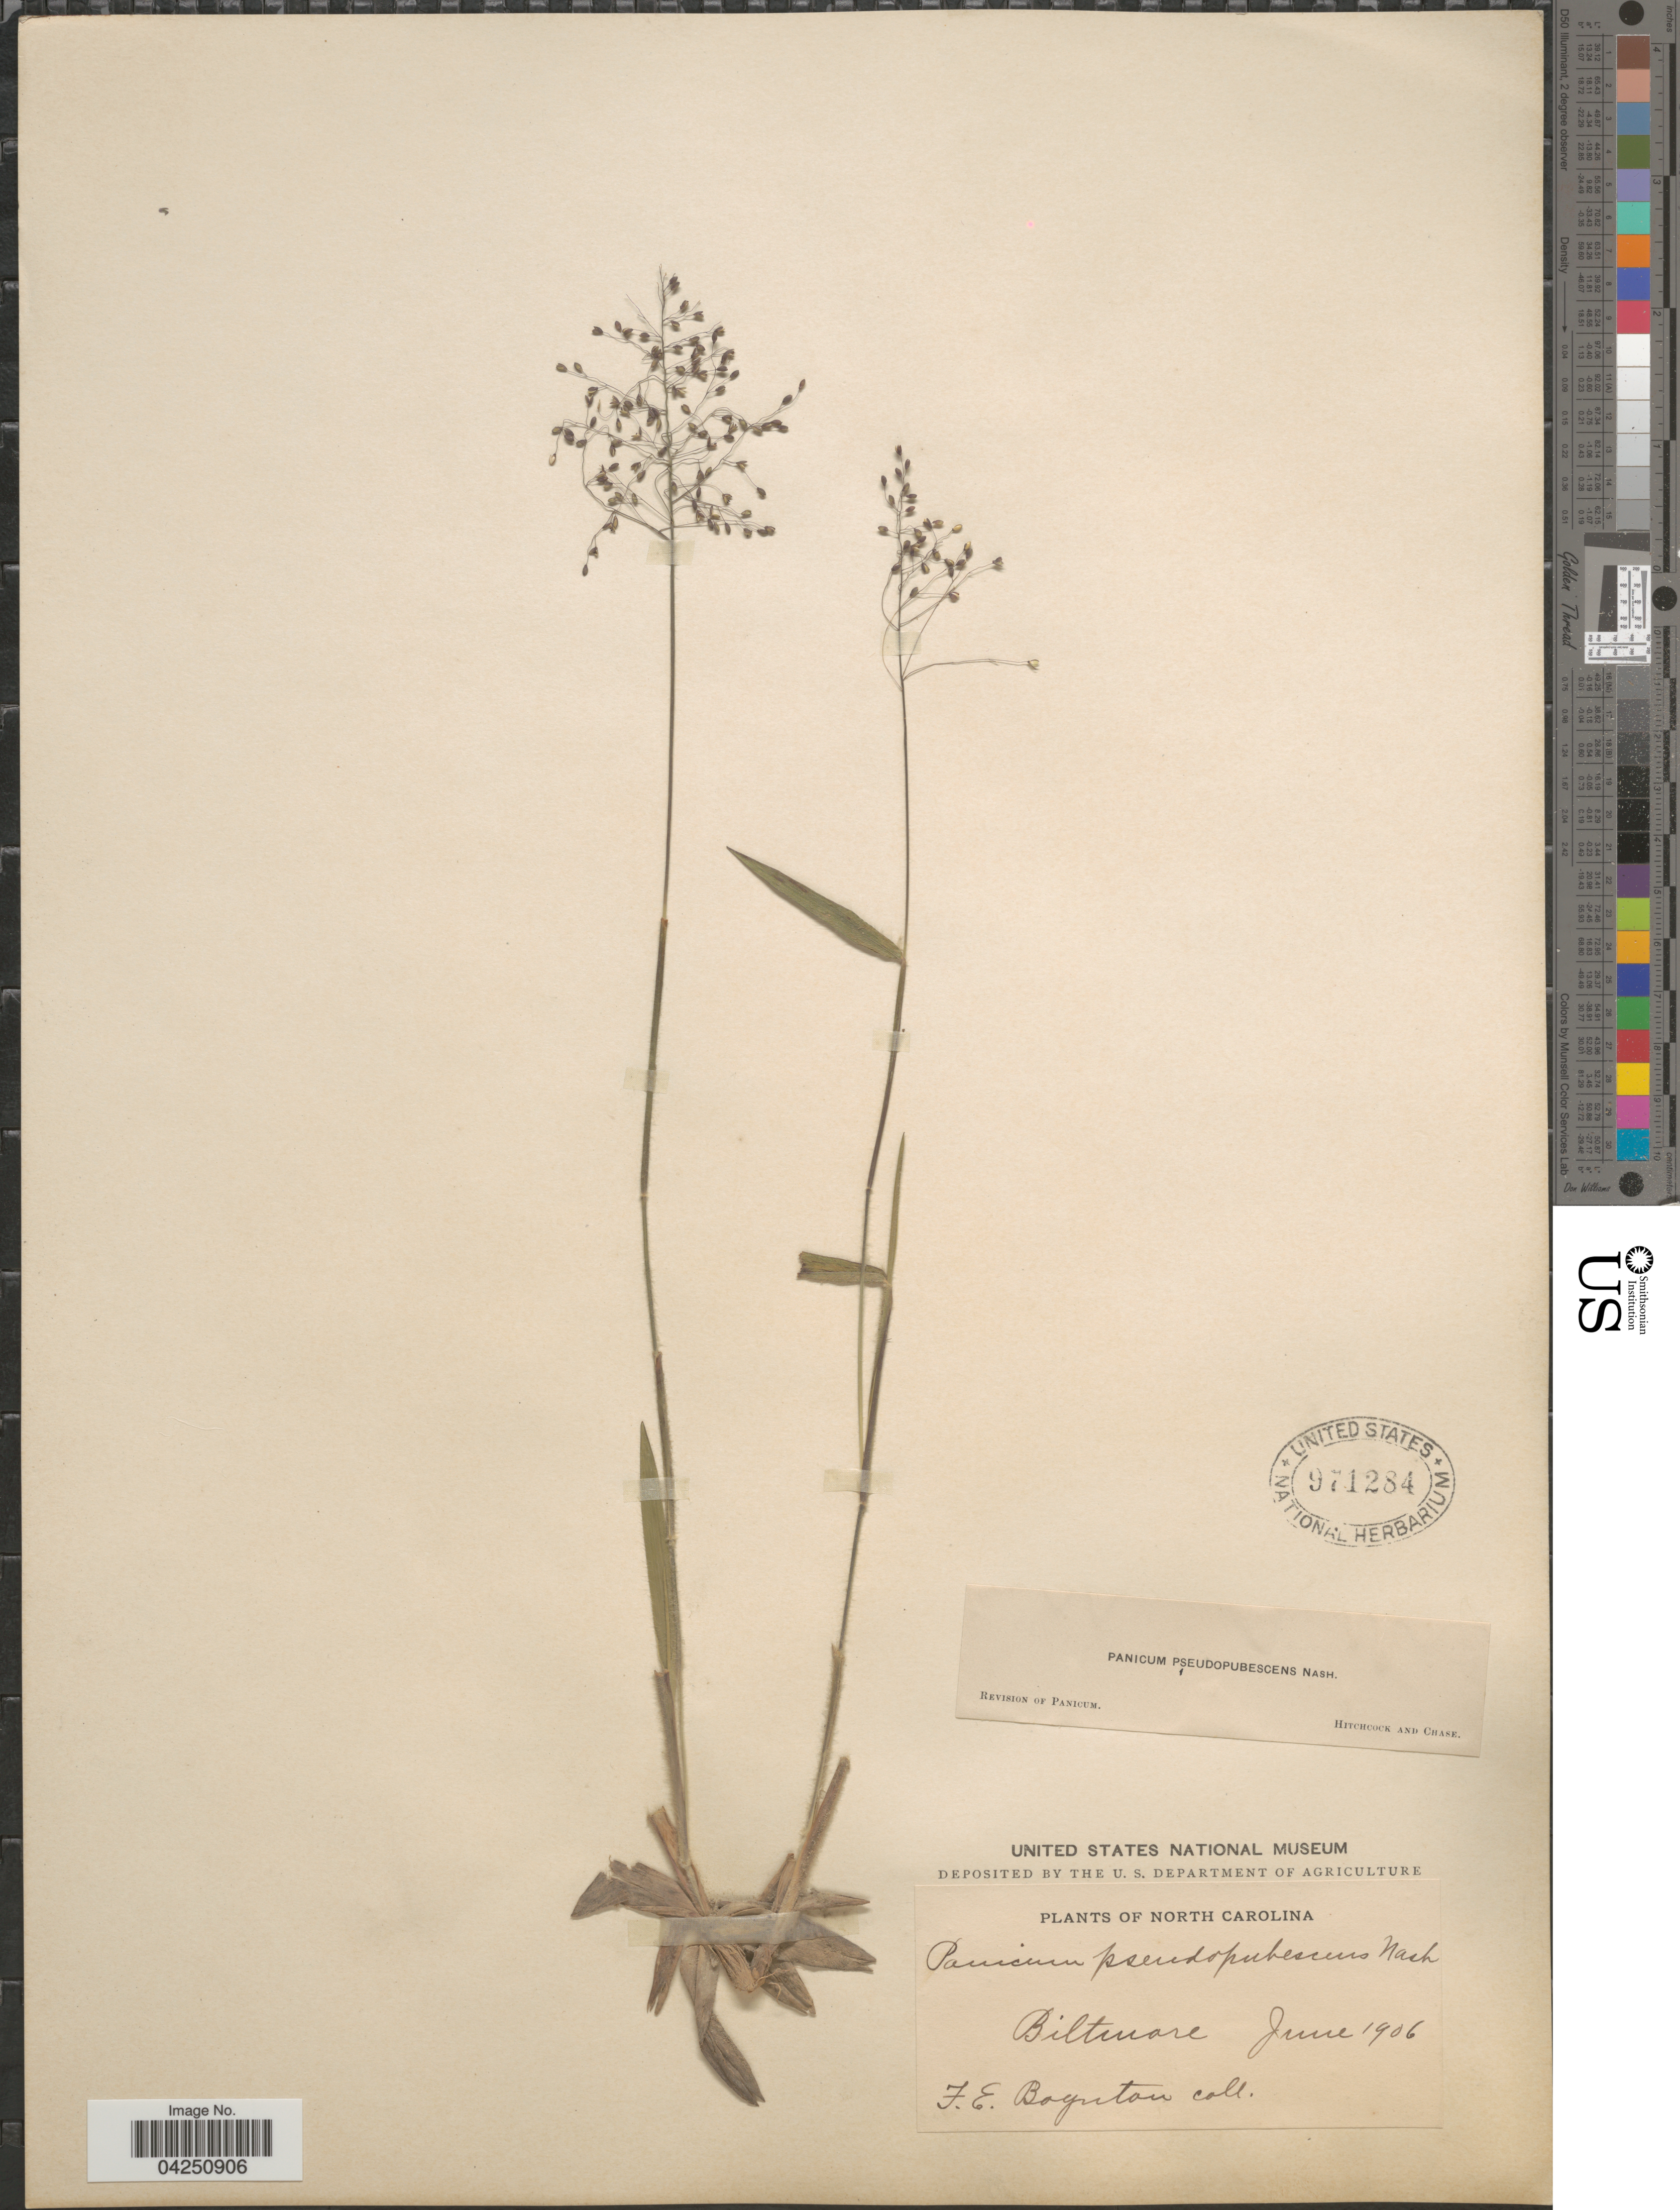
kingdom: Plantae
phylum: Tracheophyta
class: Liliopsida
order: Poales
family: Poaceae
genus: Dichanthelium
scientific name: Dichanthelium acuminatum var. acuminatum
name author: (Sw.) Gould & C.A. Clark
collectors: F. Boynton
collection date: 1906-06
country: United States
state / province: North Carolina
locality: Biltmore.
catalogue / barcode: US 971284